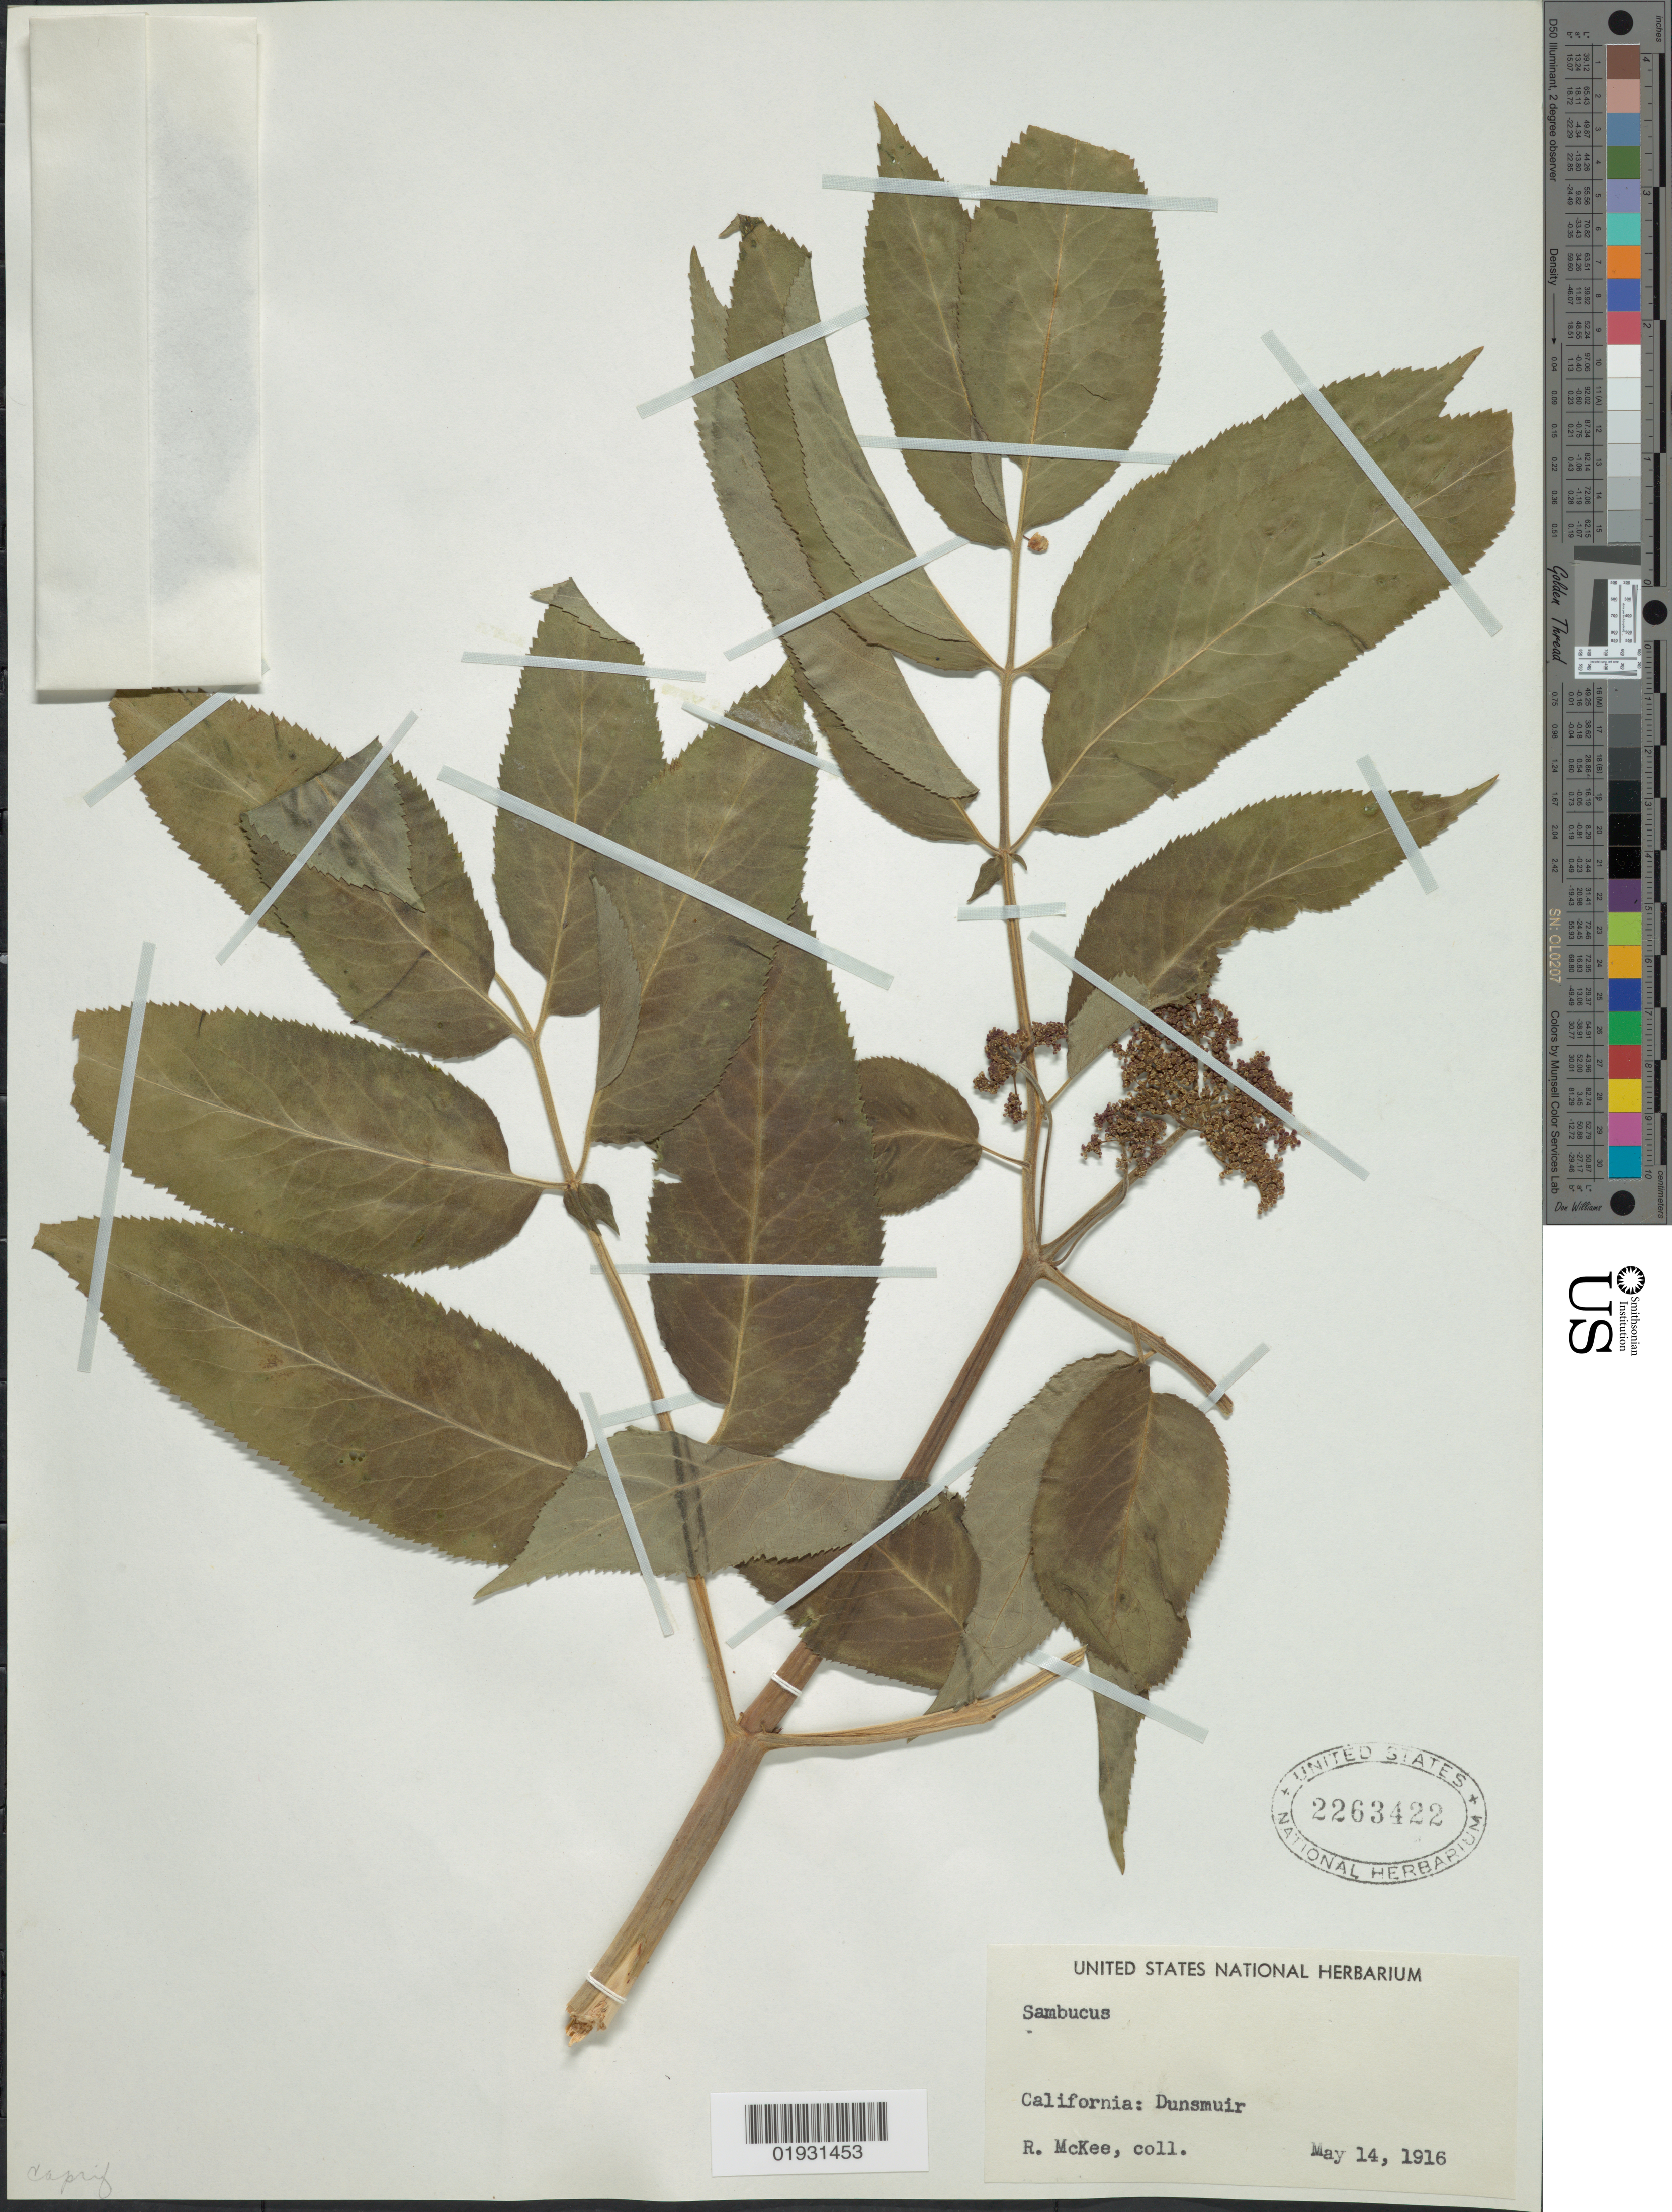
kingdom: Plantae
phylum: Tracheophyta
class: Magnoliopsida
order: Dipsacales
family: Viburnaceae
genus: Sambucus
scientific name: Sambucus sp.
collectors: R. Mckee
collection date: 1916-05-14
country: United States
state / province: California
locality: Dunsmuir.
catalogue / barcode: US 2263422